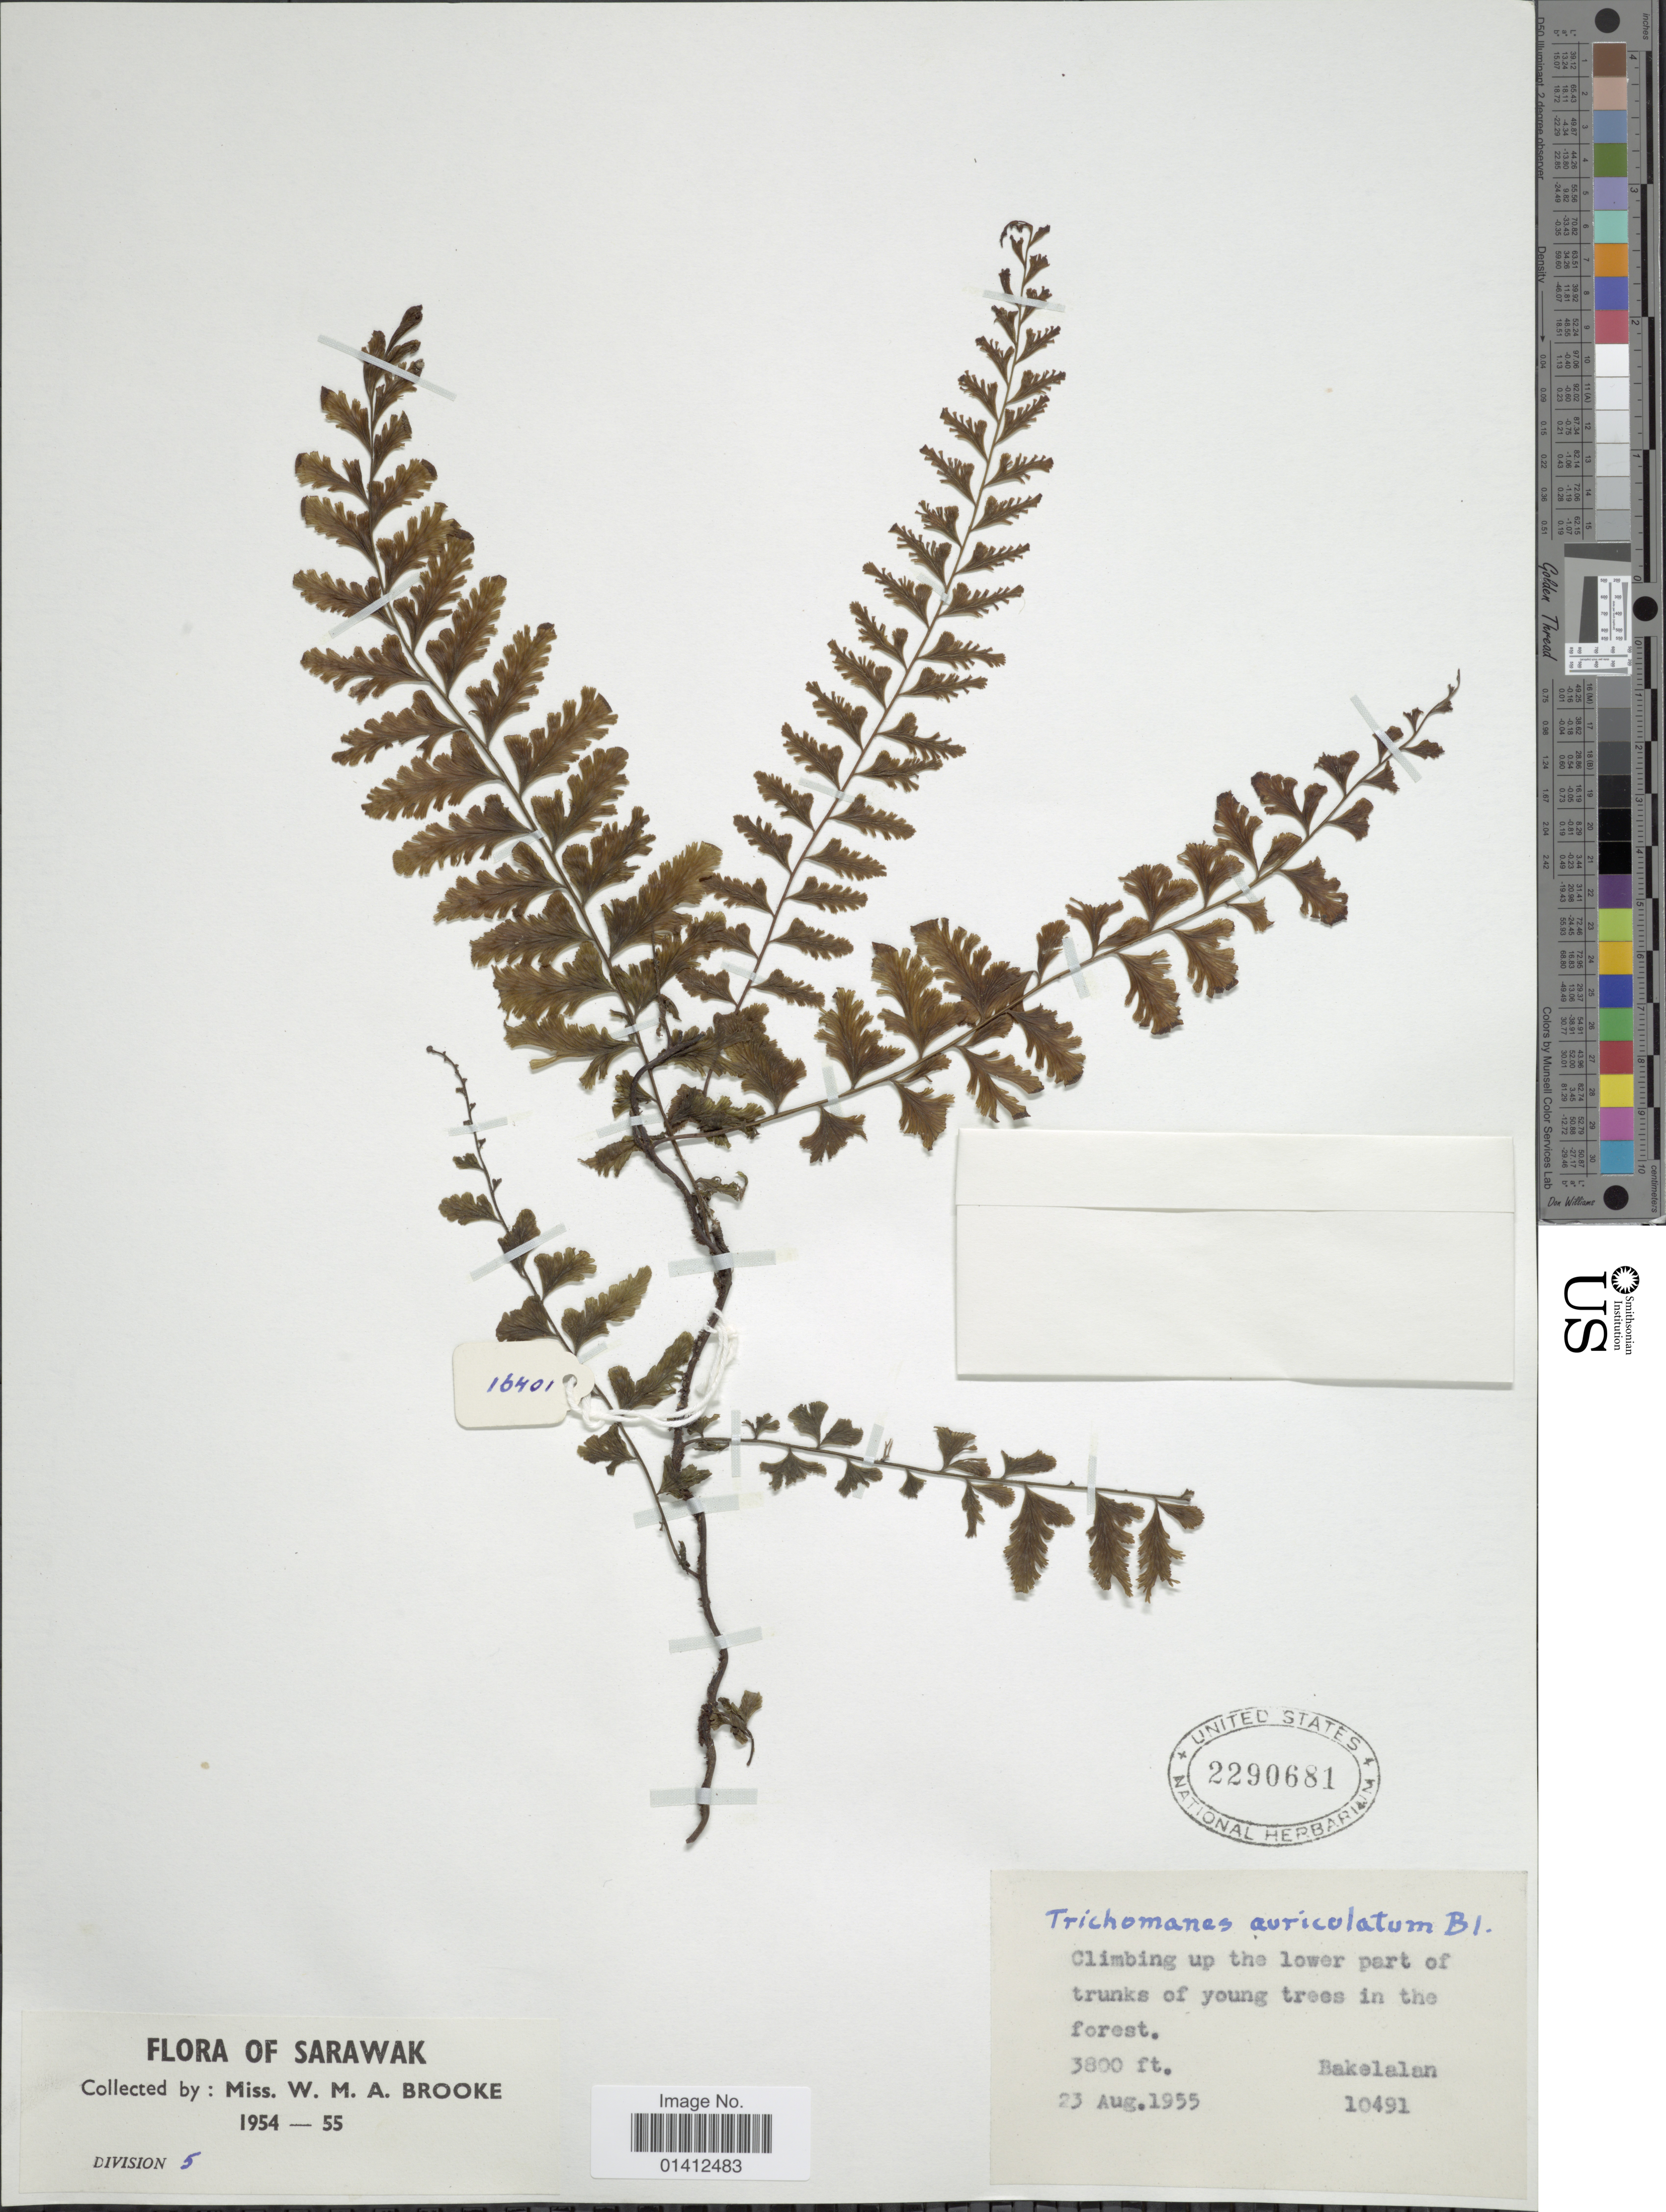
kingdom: Plantae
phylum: Tracheophyta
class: Polypodiopsida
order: Hymenophyllales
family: Hymenophyllaceae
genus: Vandenboschia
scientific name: Vandenboschia auriculata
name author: (Blume) Copel.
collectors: W. Brooke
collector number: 10491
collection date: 1955-08-23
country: Malaysia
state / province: Sarawak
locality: Bakelan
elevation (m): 1158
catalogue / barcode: US 2290681